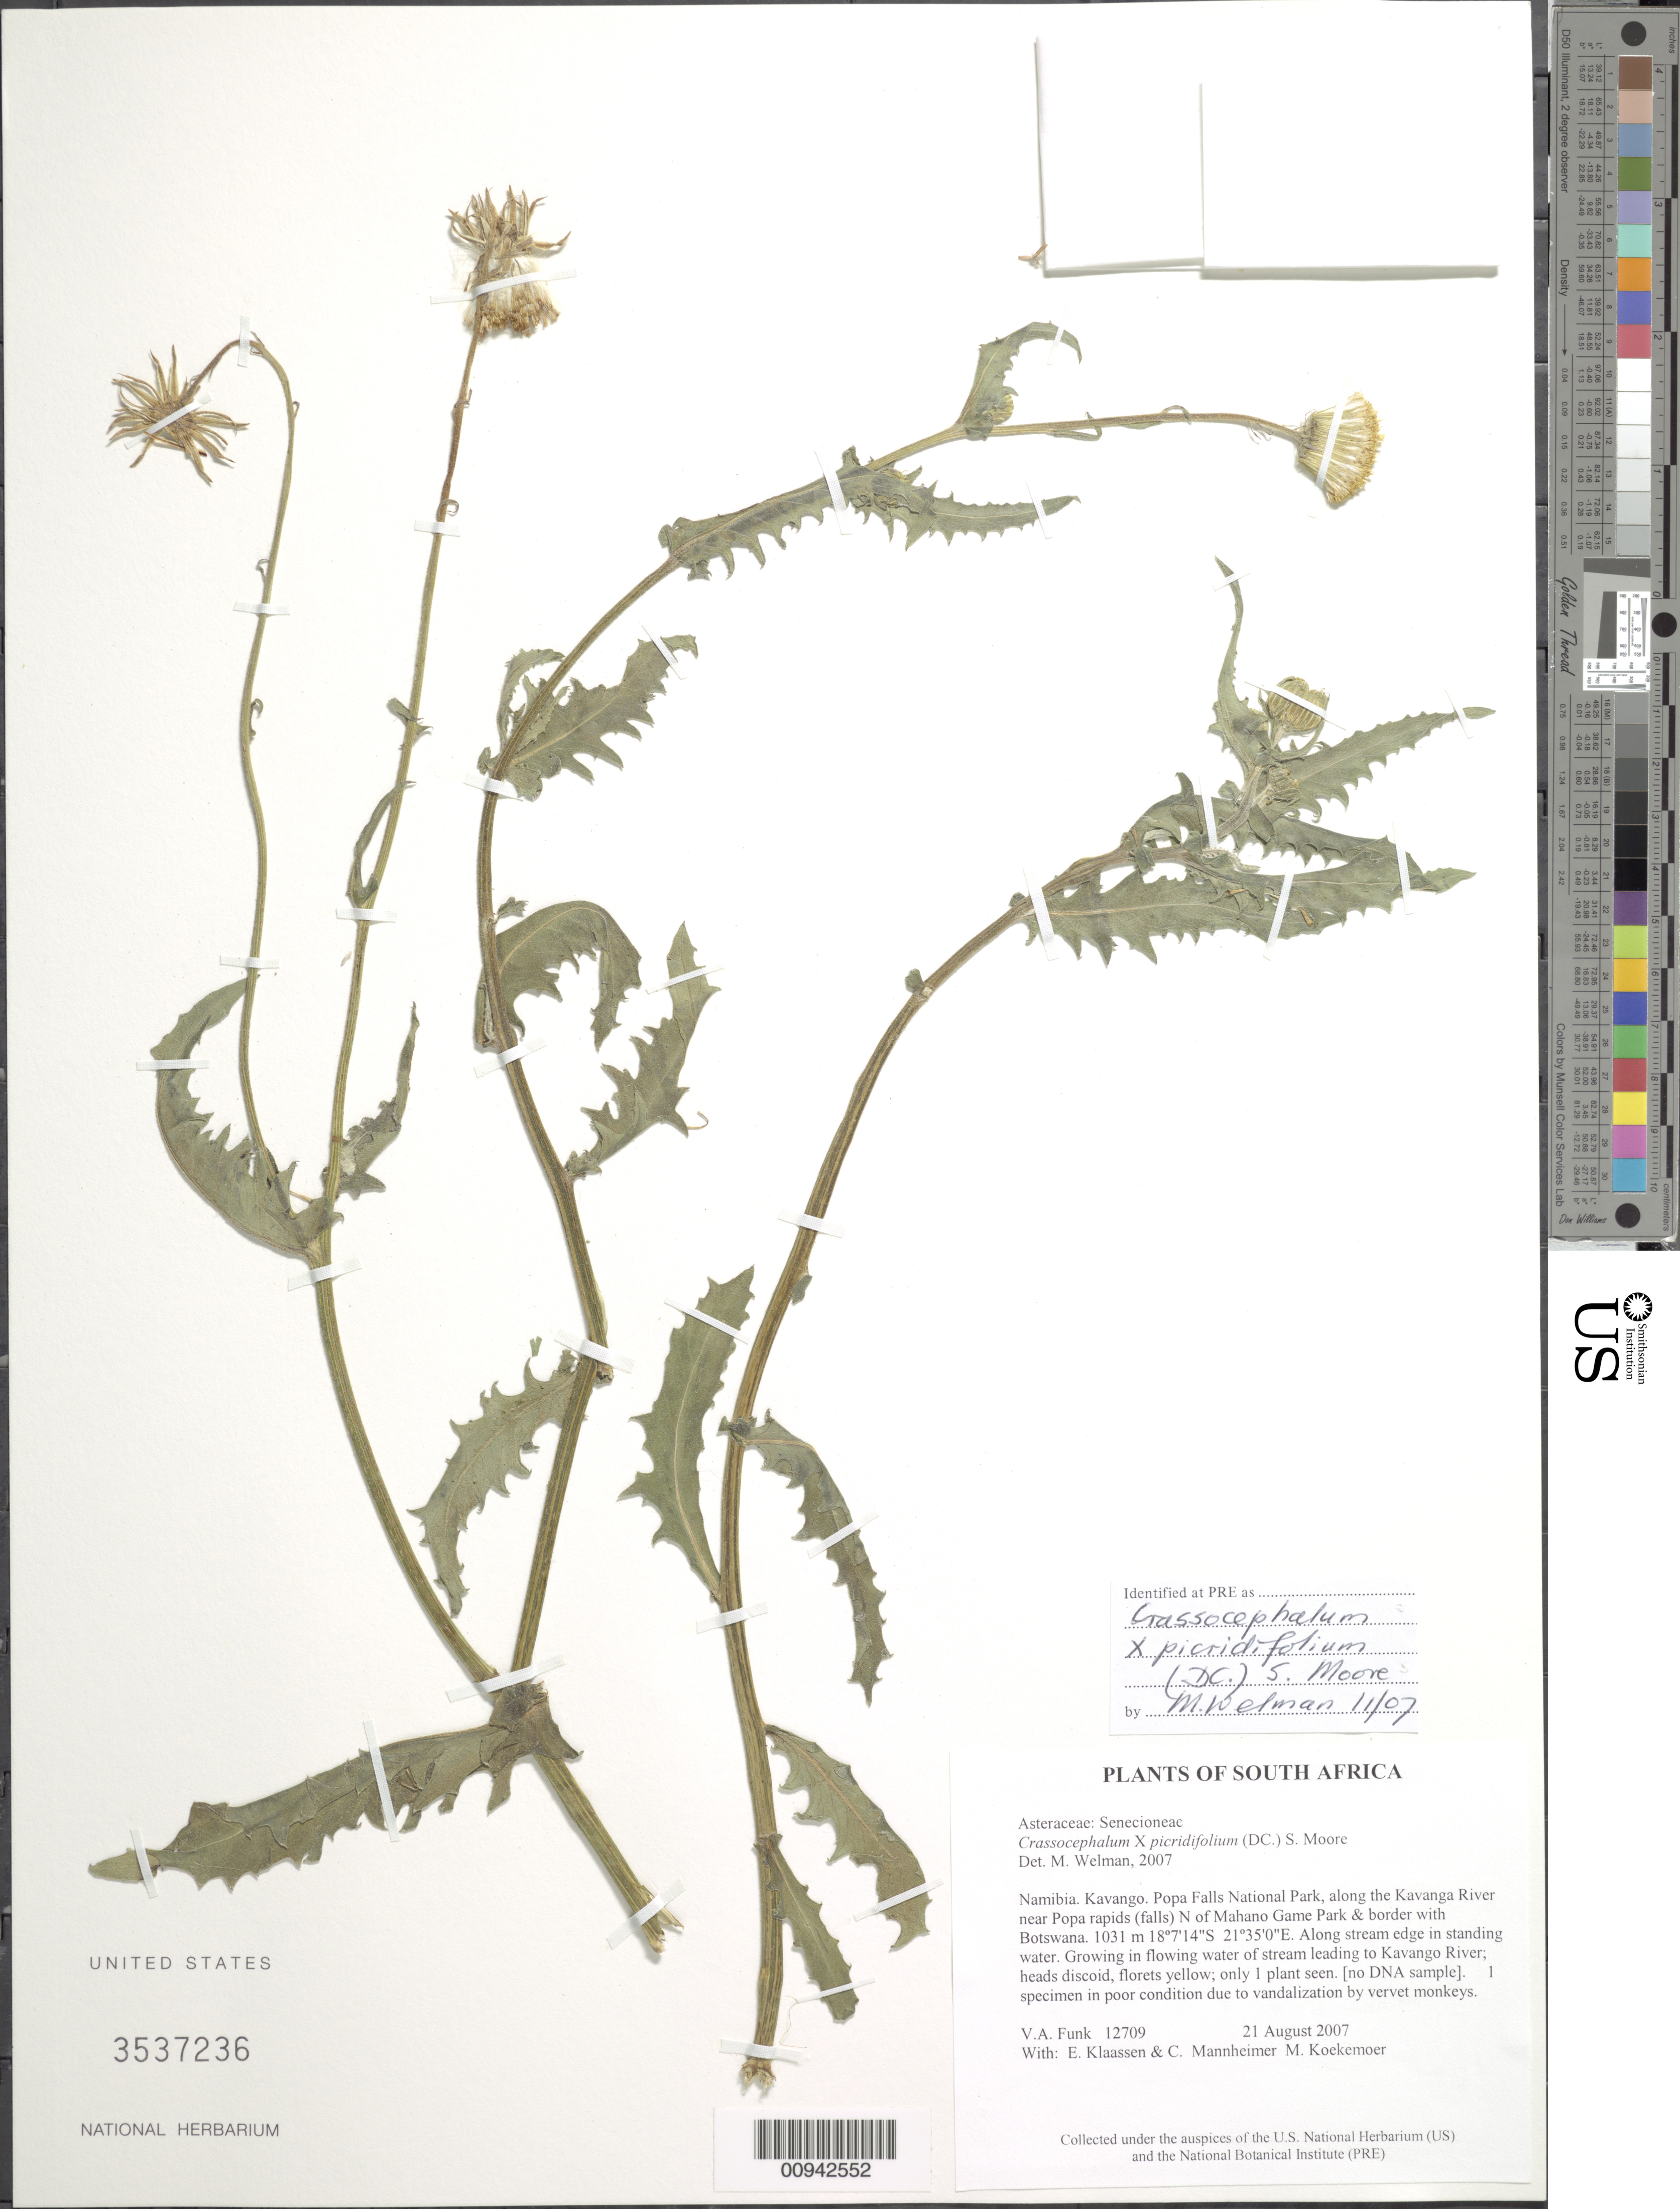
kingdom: Plantae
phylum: Tracheophyta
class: Magnoliopsida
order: Asterales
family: Asteraceae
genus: Crassocephalum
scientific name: Crassocephalum picridifolium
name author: (DC.) S. Moore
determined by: Welman, M.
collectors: V. Funk, M. Koekemoer, E. S. Klaassen & C. A. Mannheimer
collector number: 12709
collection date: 2007-08-21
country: Namibia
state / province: Kavango East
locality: Popa Falls National Park, along the Kavanga River near Popa rapids (falls) N of Mahano Game Park & border with Botswana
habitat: Along stream edge in standing water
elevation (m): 1031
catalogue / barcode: US 3537236